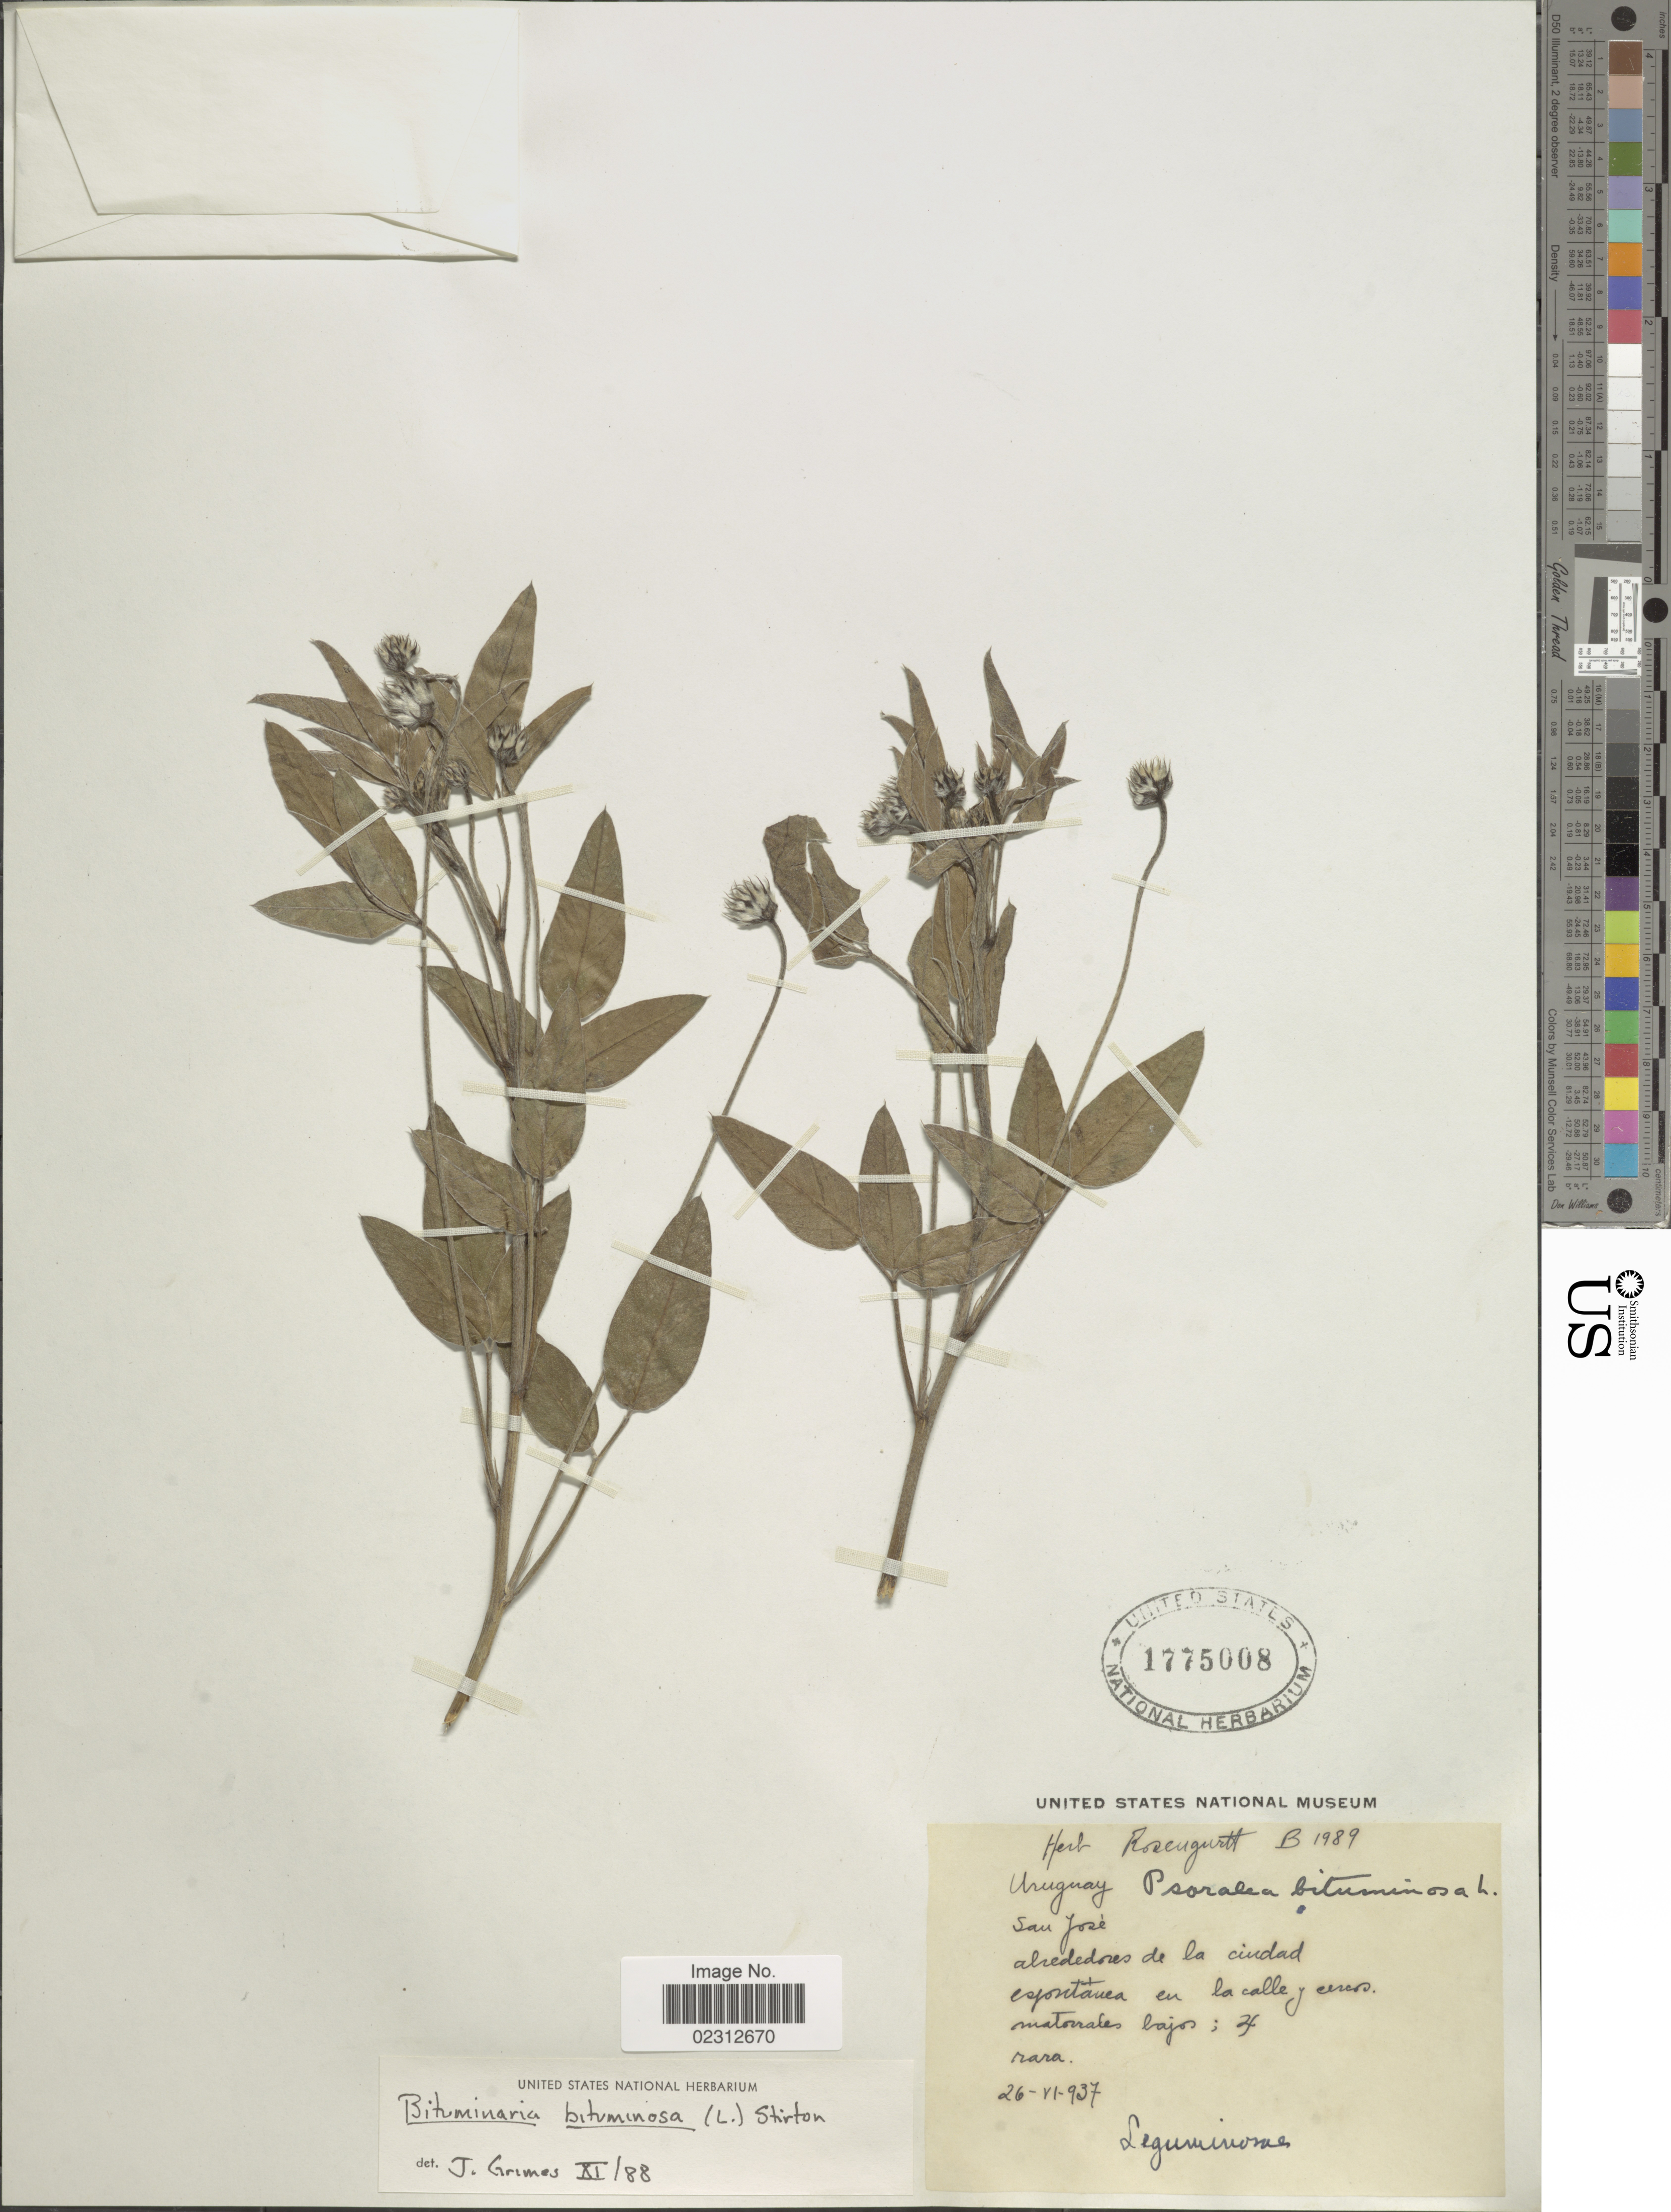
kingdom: Plantae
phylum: Tracheophyta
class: Magnoliopsida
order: Fabales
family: Fabaceae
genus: Bituminaria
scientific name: Bituminaria bituminosa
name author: (L.) C.H. Stirt.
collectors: ex herb. Rosengurtt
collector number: B1989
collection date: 1937-06-26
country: Uruguay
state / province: San Jose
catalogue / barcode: US 1775008